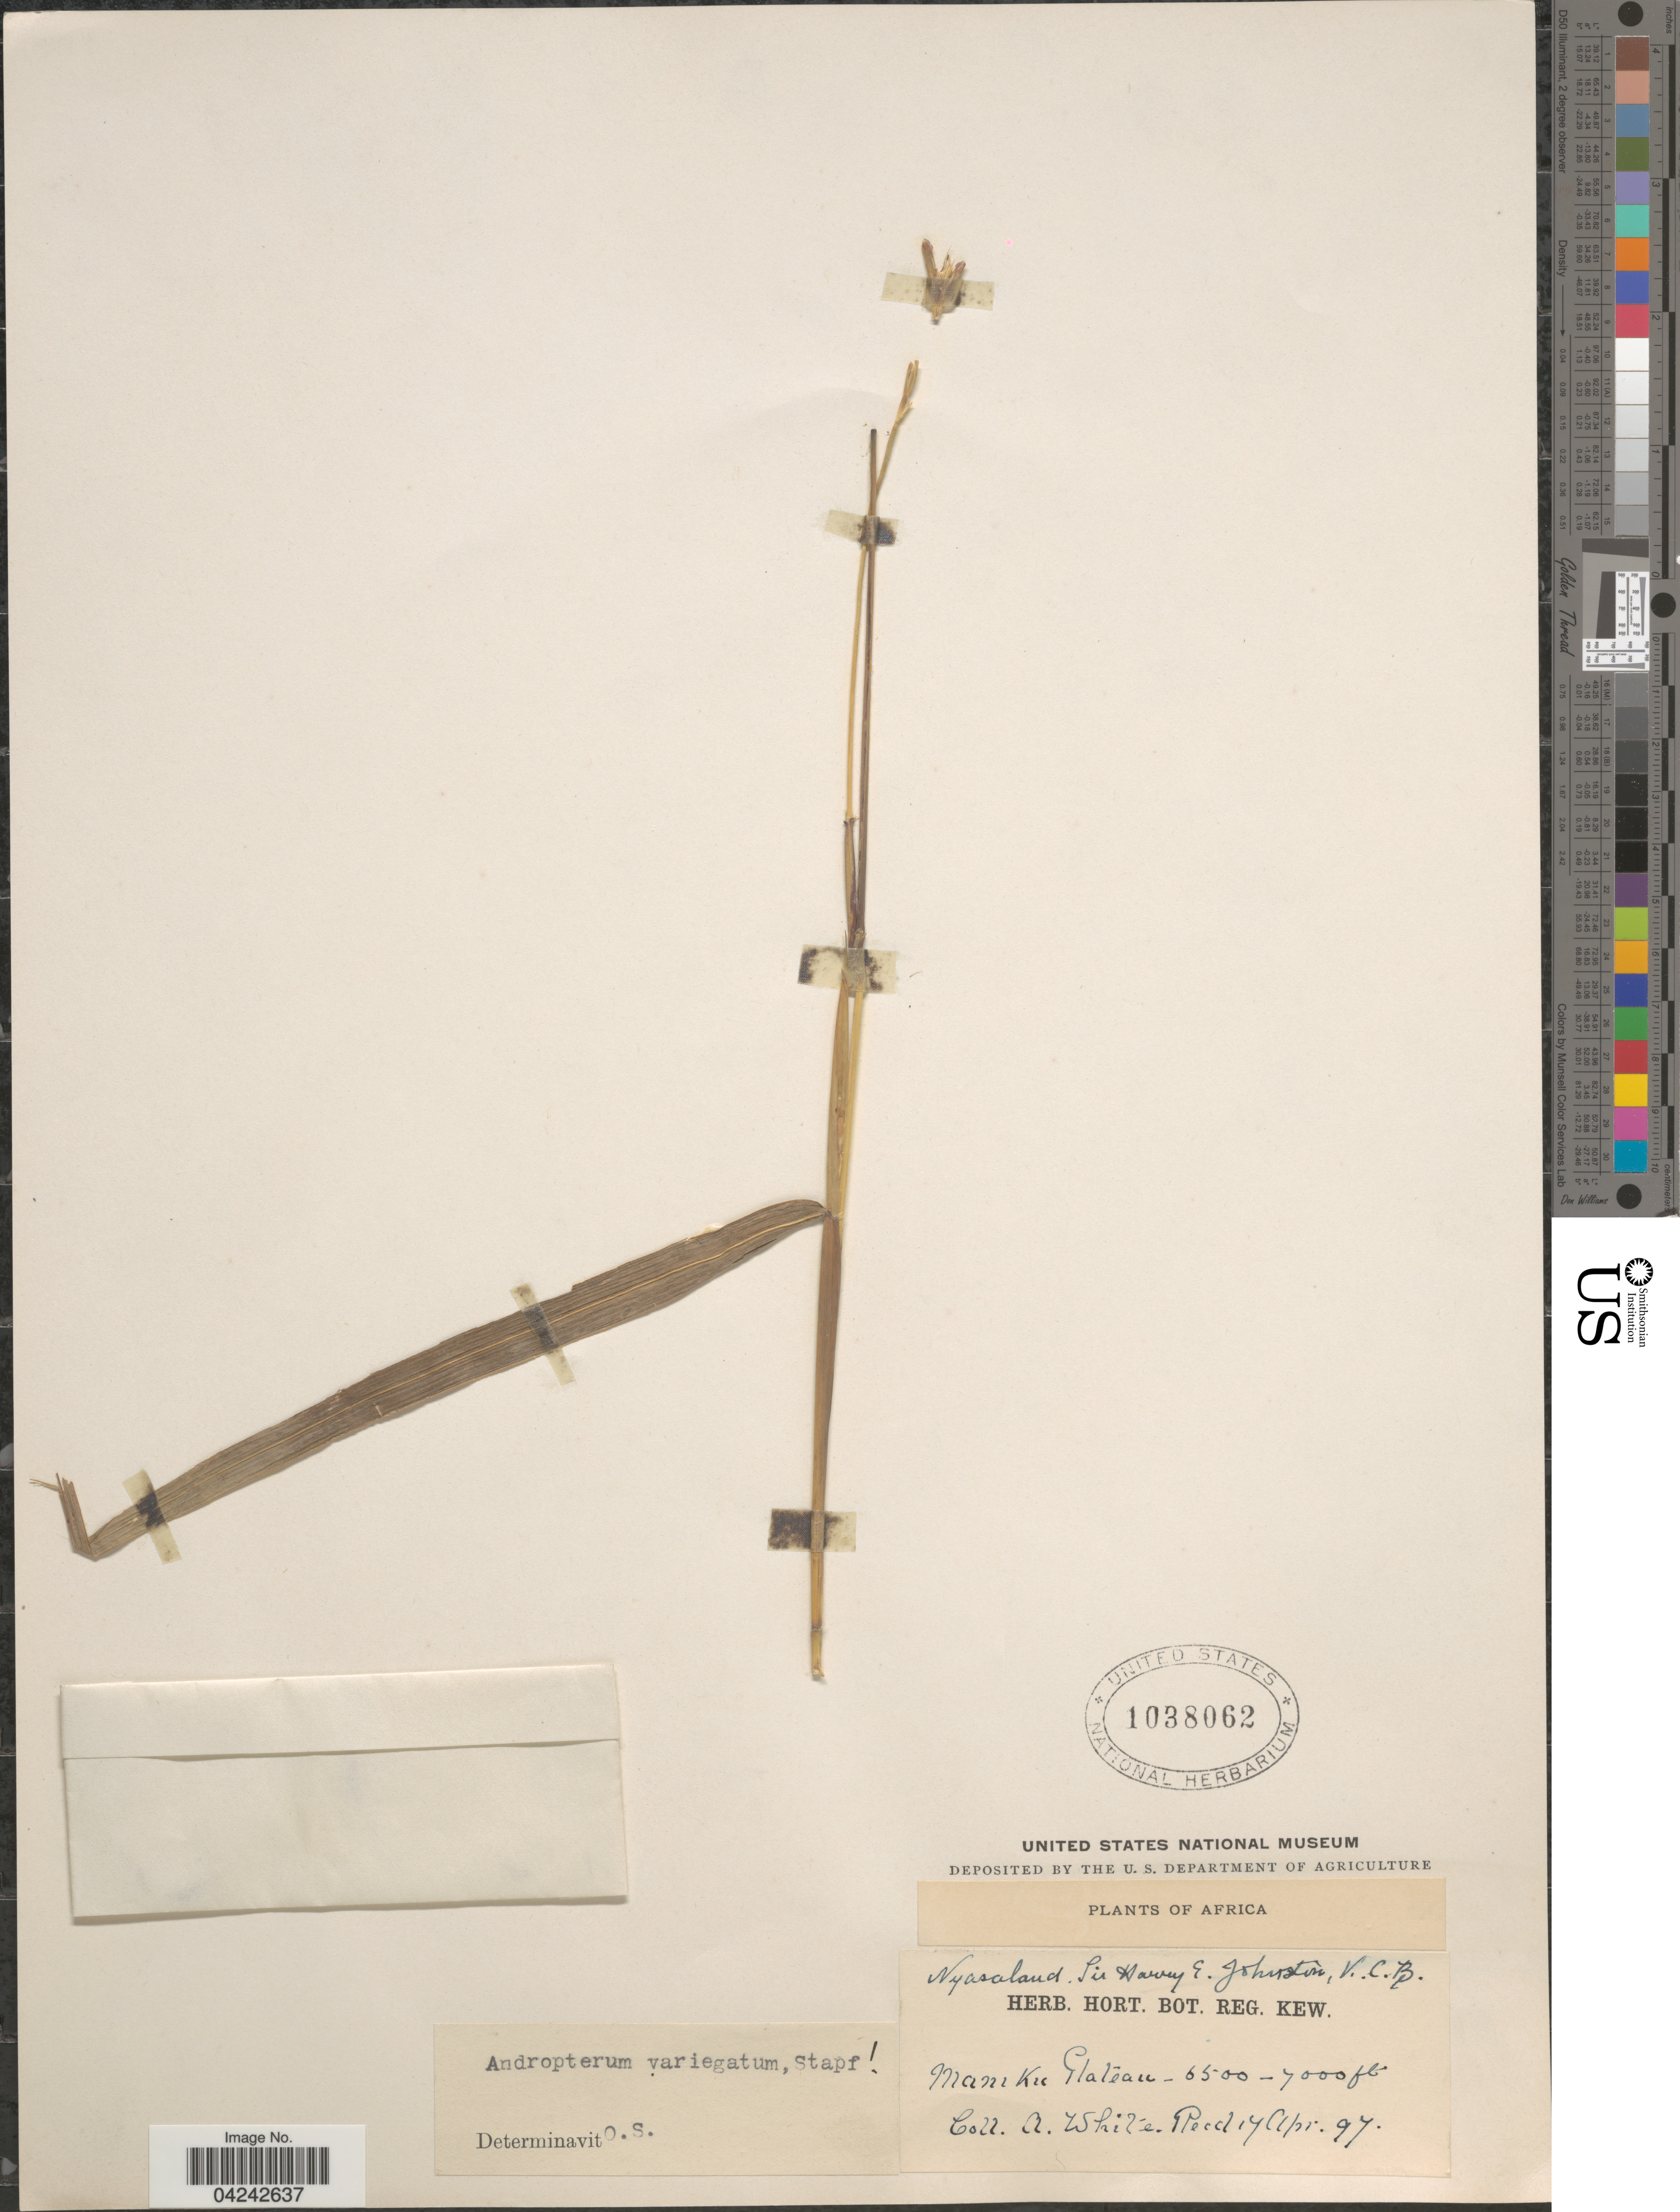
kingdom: Plantae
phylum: Tracheophyta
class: Liliopsida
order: Poales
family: Poaceae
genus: Andropterum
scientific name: Andropterum stolzii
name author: (Pilg.) C.E. Hubb.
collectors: A. White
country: Malawi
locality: Nyasaland. Sir Harvey E. Johnston V.C.B. Mamku Plateau.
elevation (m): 1981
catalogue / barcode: US 1038062